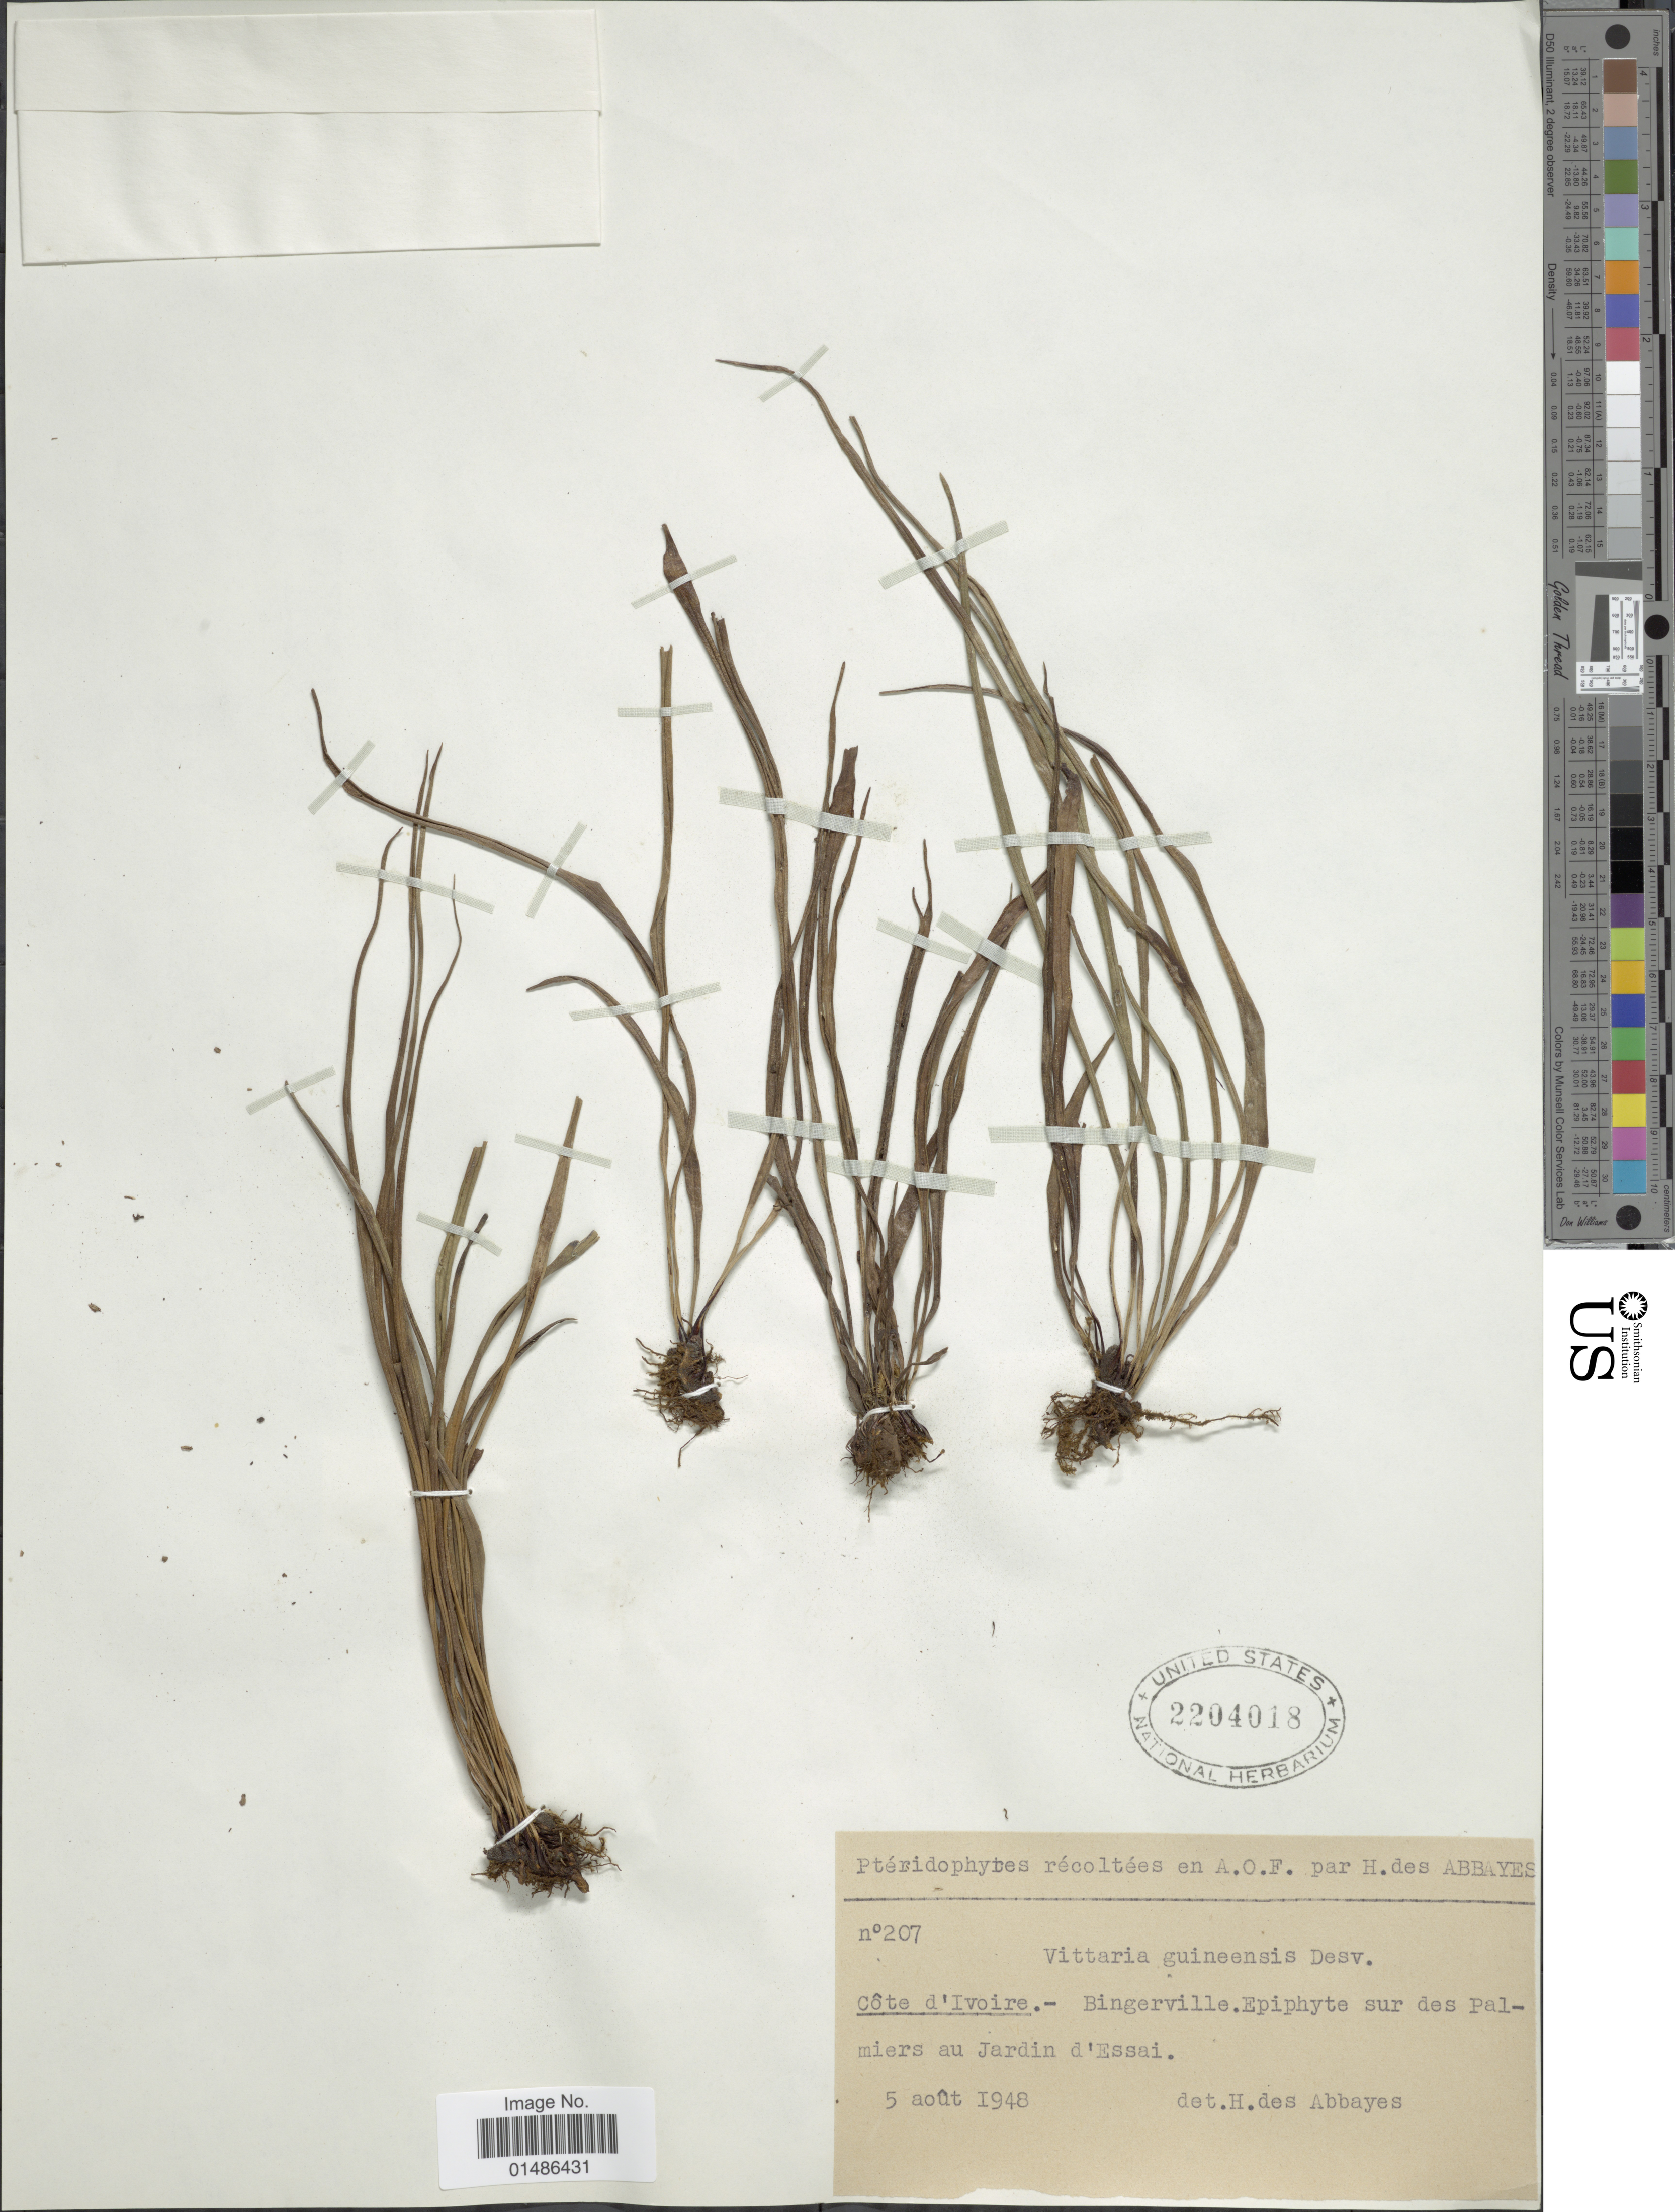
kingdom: Plantae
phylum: Tracheophyta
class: Polypodiopsida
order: Polypodiales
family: Pteridaceae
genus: Haplopteris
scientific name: Haplopteris guineensis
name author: (Desv.) E.H. Crane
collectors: A. Abbayes & H. R. Abbayes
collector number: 207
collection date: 1948-08-05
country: Ivory Coast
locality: Côte d'Ivoire.- Bingerville. Epiphyte sur des Palmiers au Jardin d'Essai.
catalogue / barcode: US 2204018